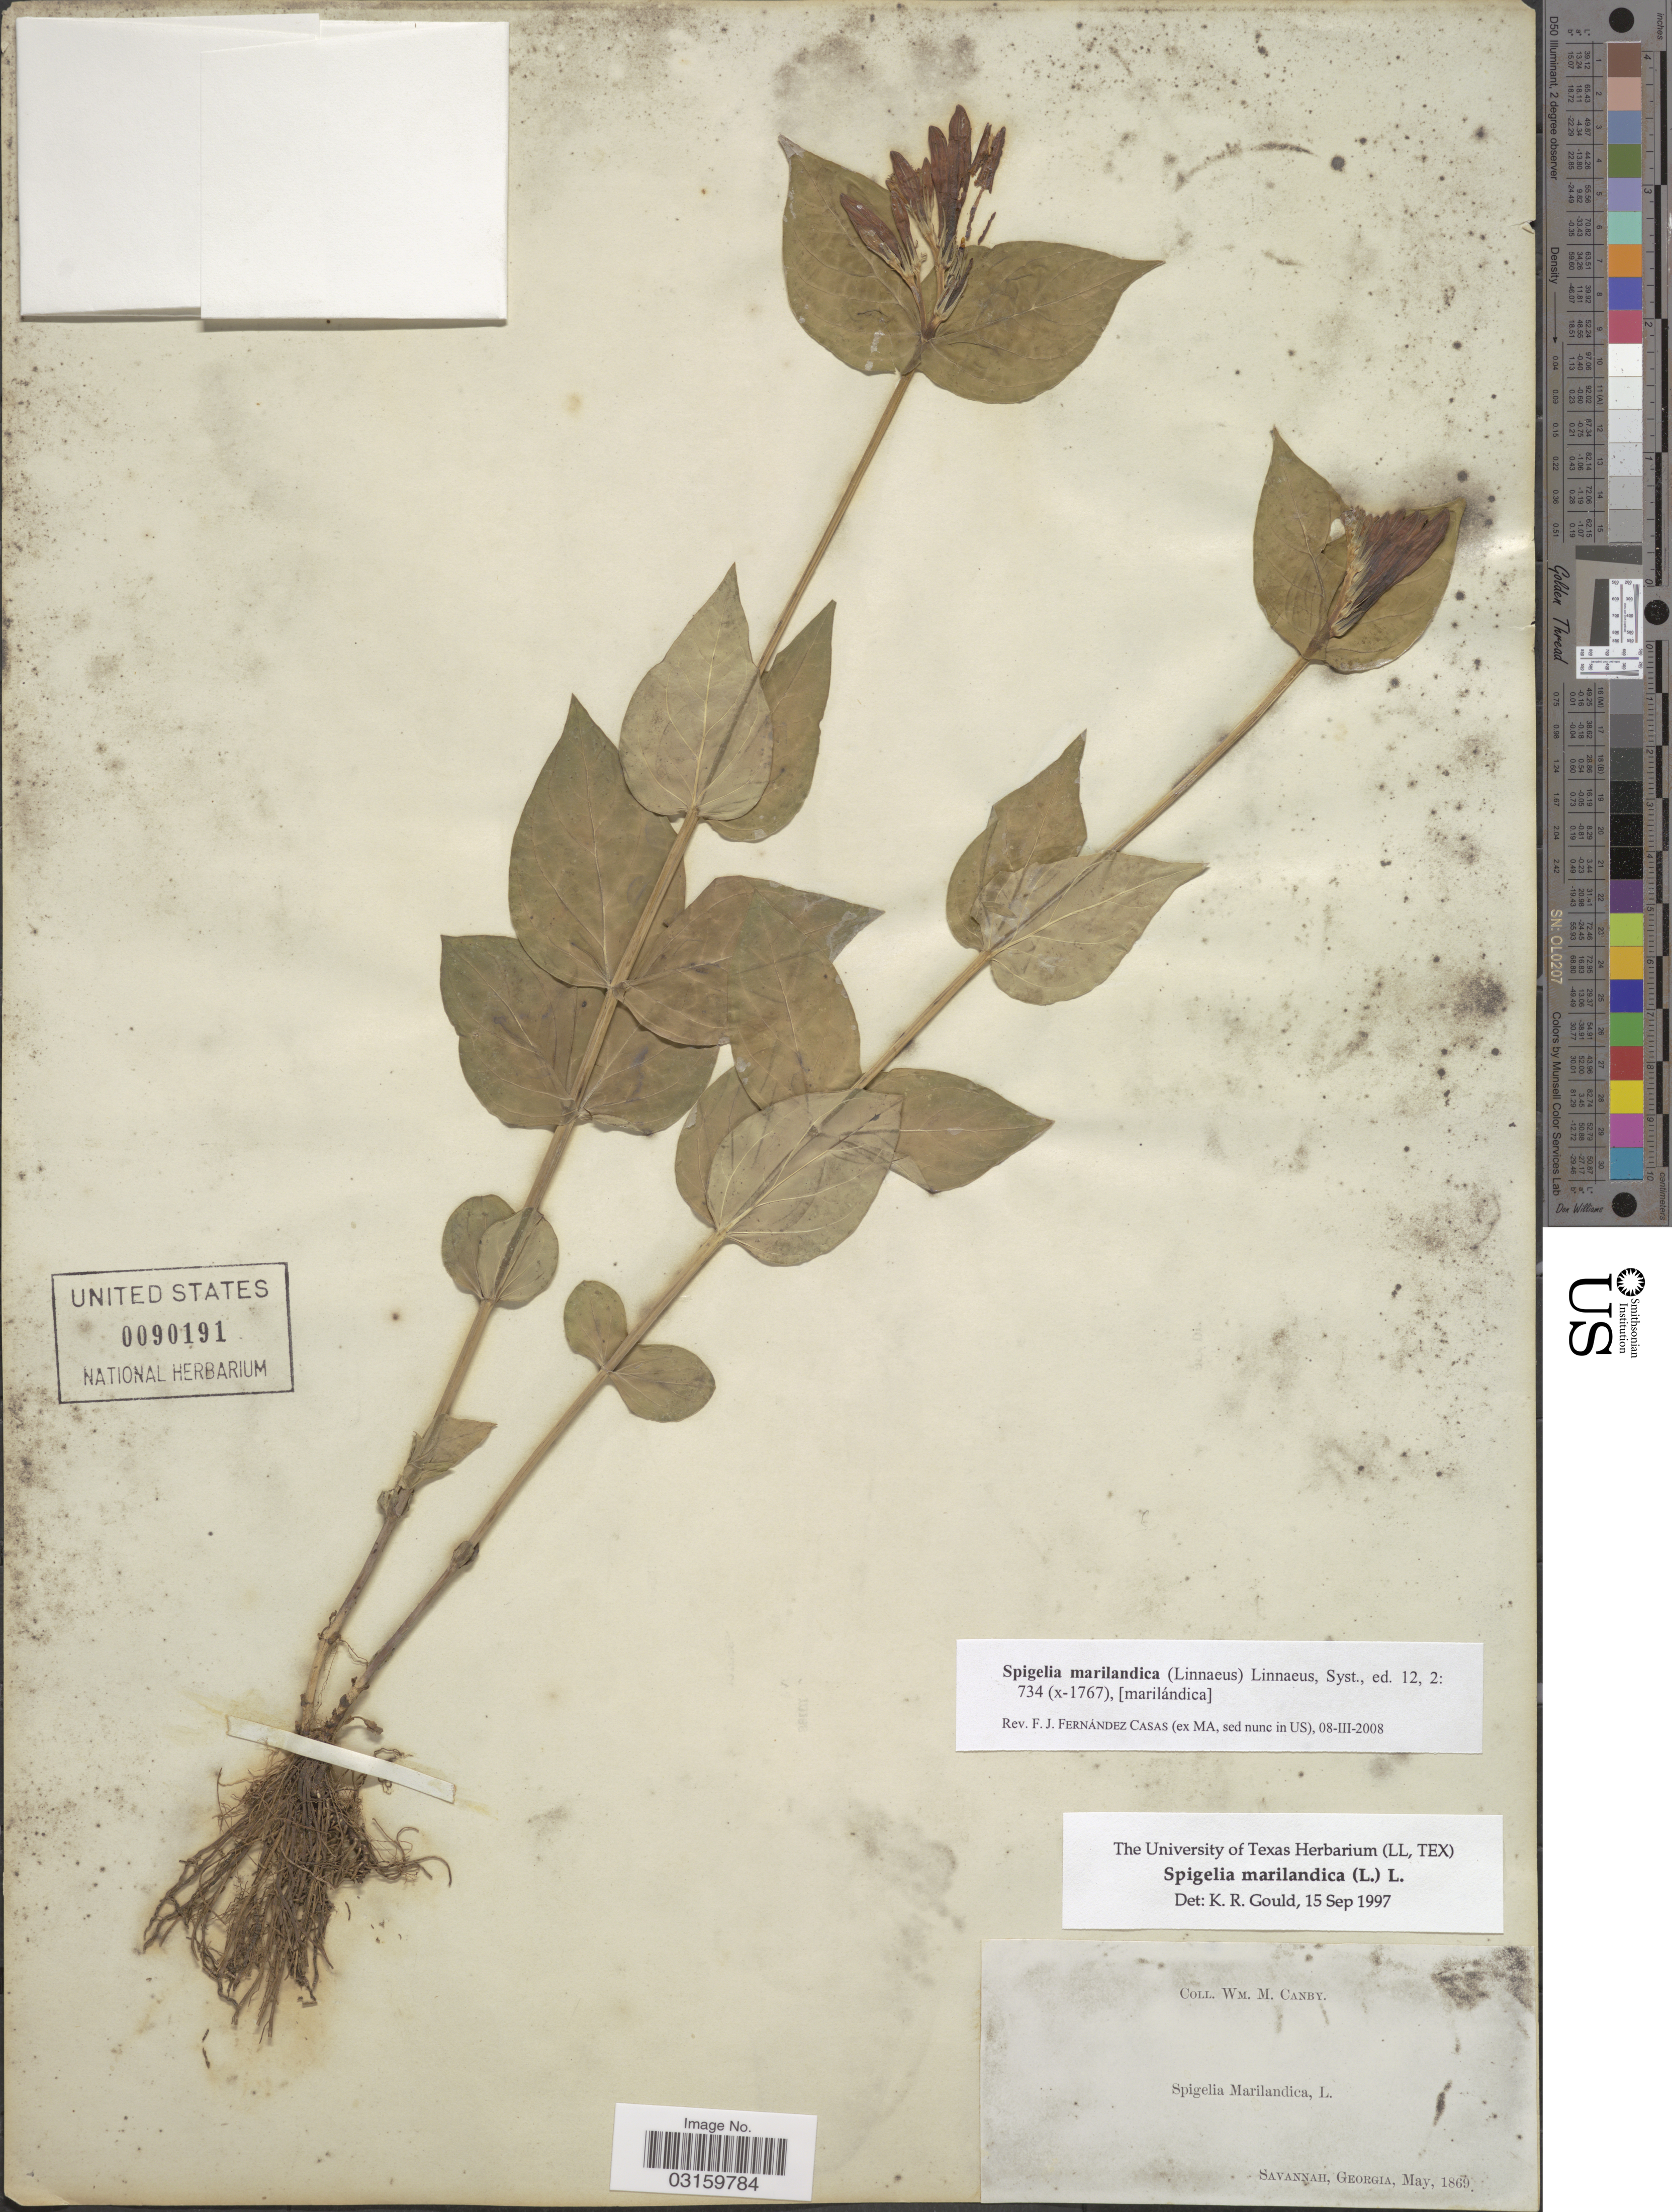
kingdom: Plantae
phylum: Tracheophyta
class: Magnoliopsida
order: Gentianales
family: Loganiaceae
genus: Spigelia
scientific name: Spigelia marilandica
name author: (L.) L.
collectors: W. M. Canby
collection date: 1869-05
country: United States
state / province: Georgia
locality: Savannah.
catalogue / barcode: US 90191